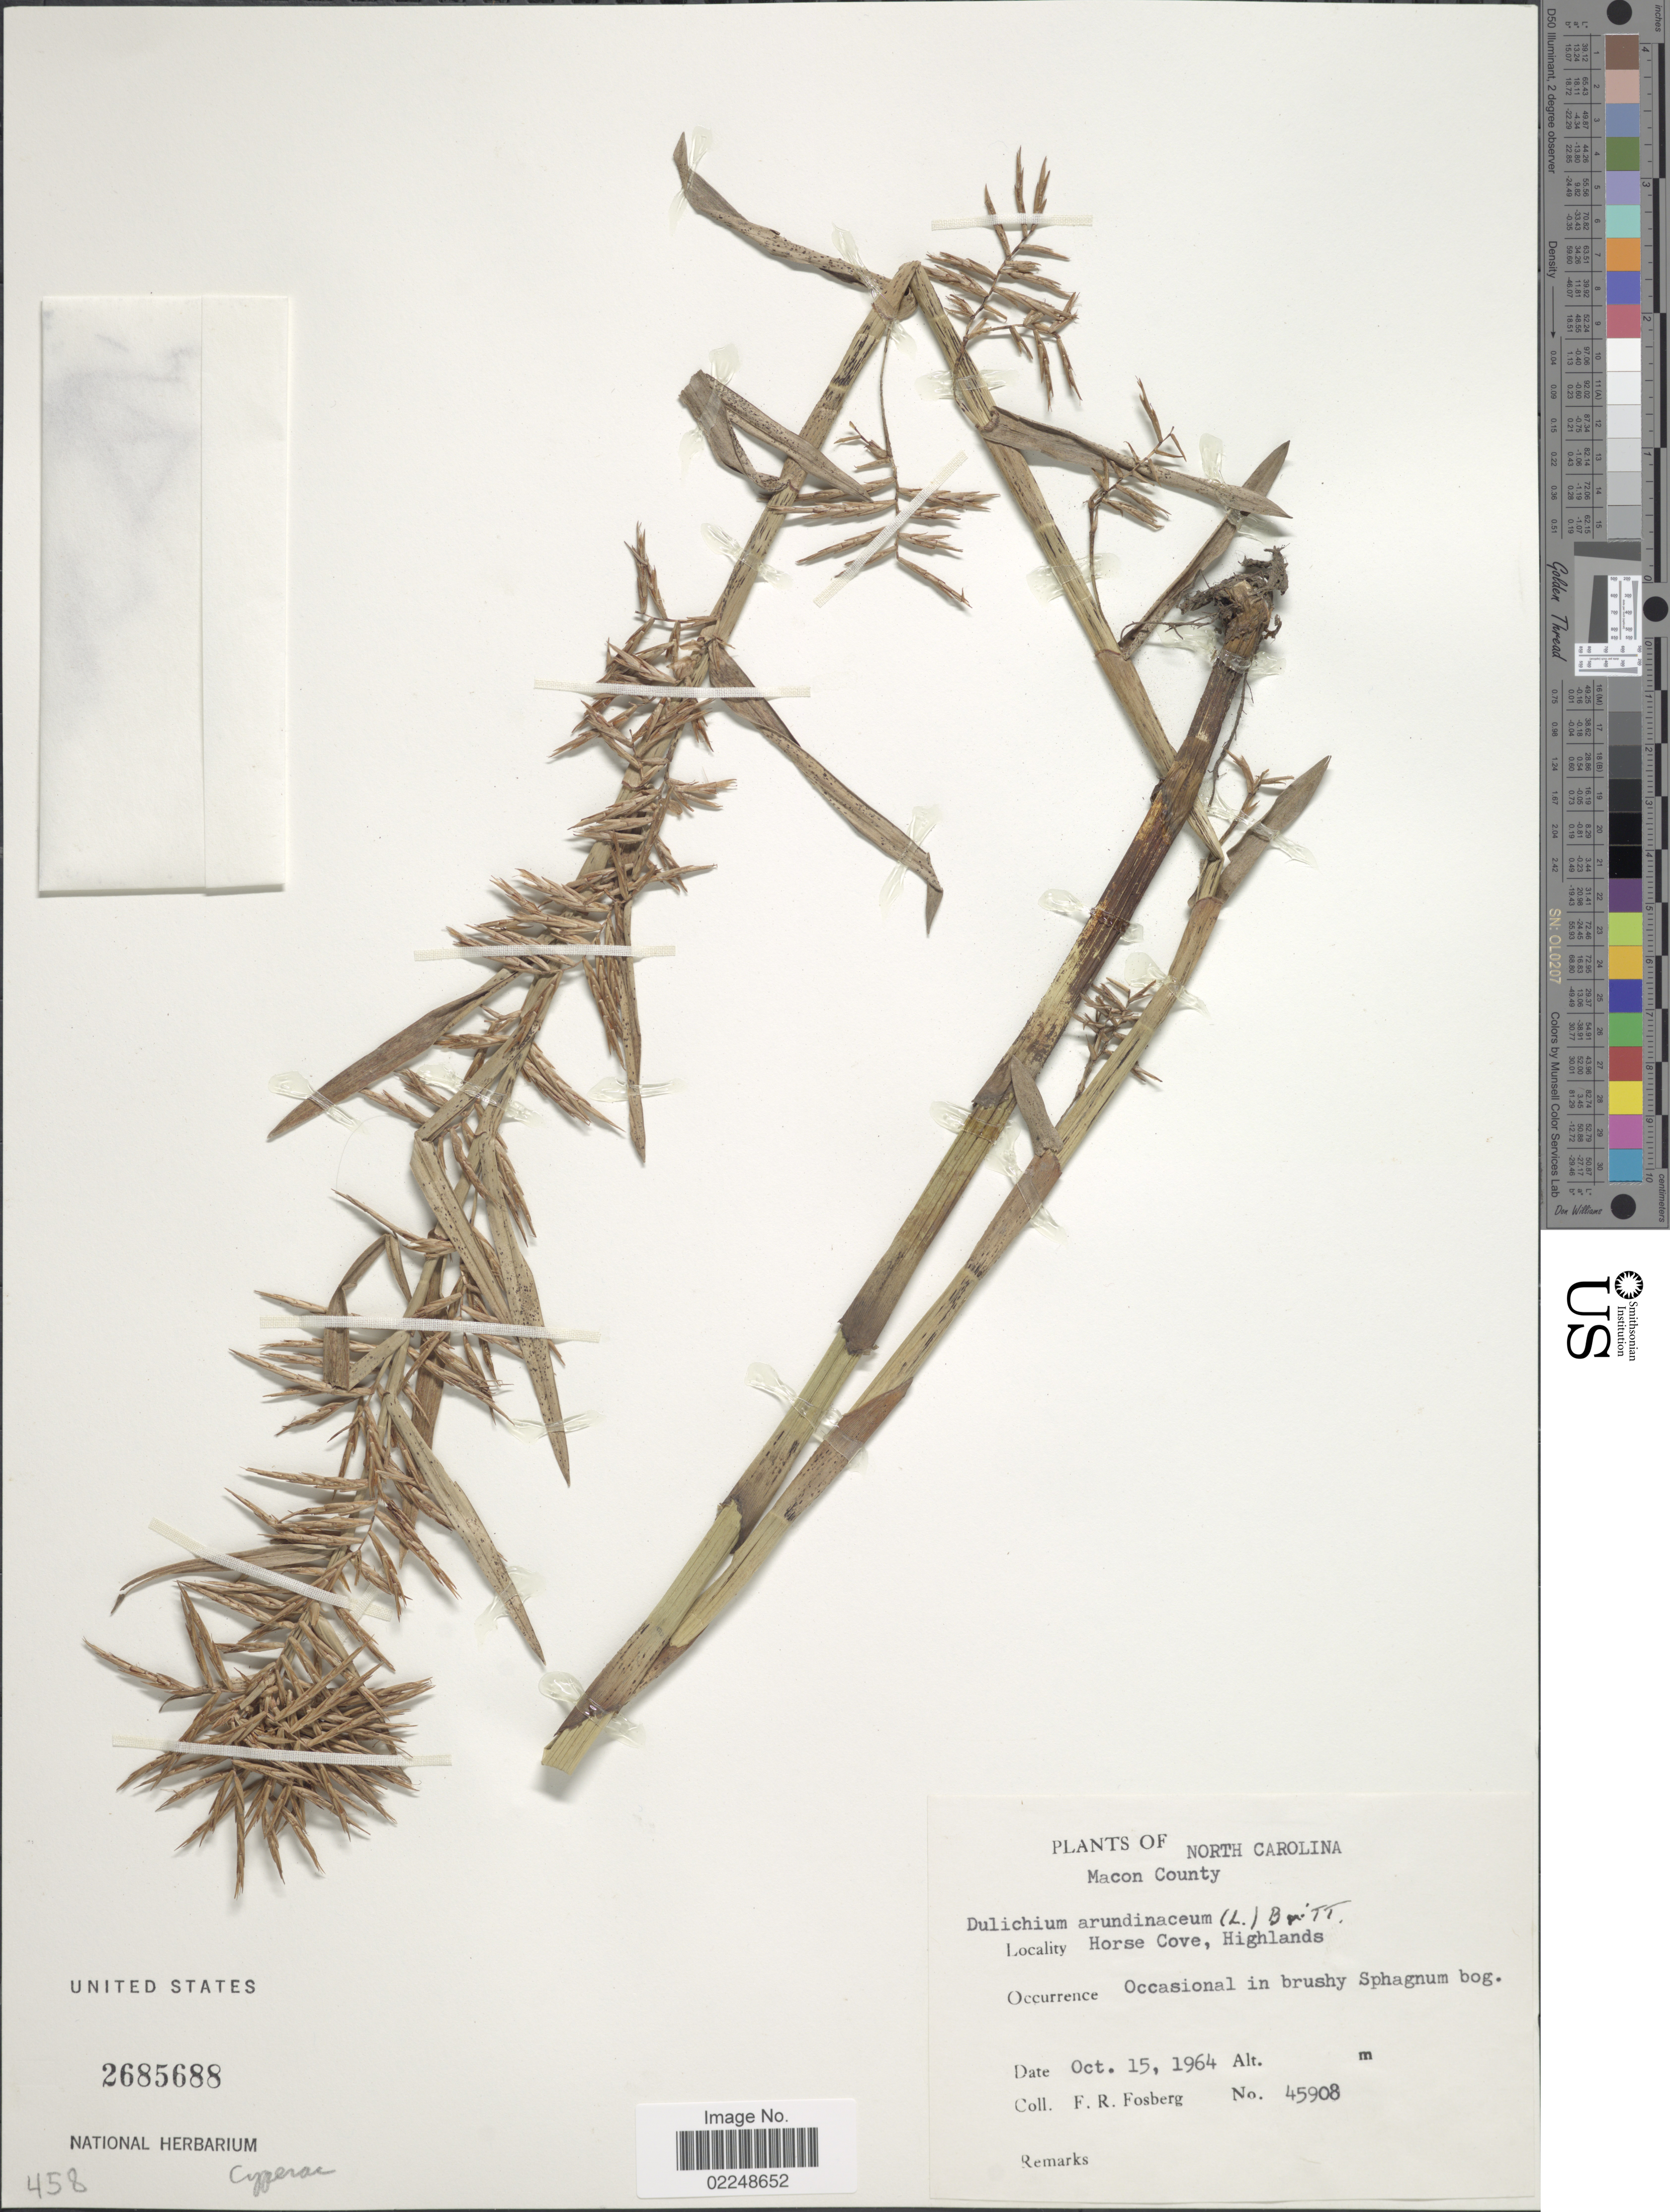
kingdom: Plantae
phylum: Tracheophyta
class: Liliopsida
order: Poales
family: Cyperaceae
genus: Dulichium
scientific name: Dulichium arundinaceum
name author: (L.) Britton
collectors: F. R. Fosberg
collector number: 45908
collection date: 1964-10-15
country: United States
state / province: North Carolina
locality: Mason County, Horse Cove, Highlands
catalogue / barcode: US 2685688